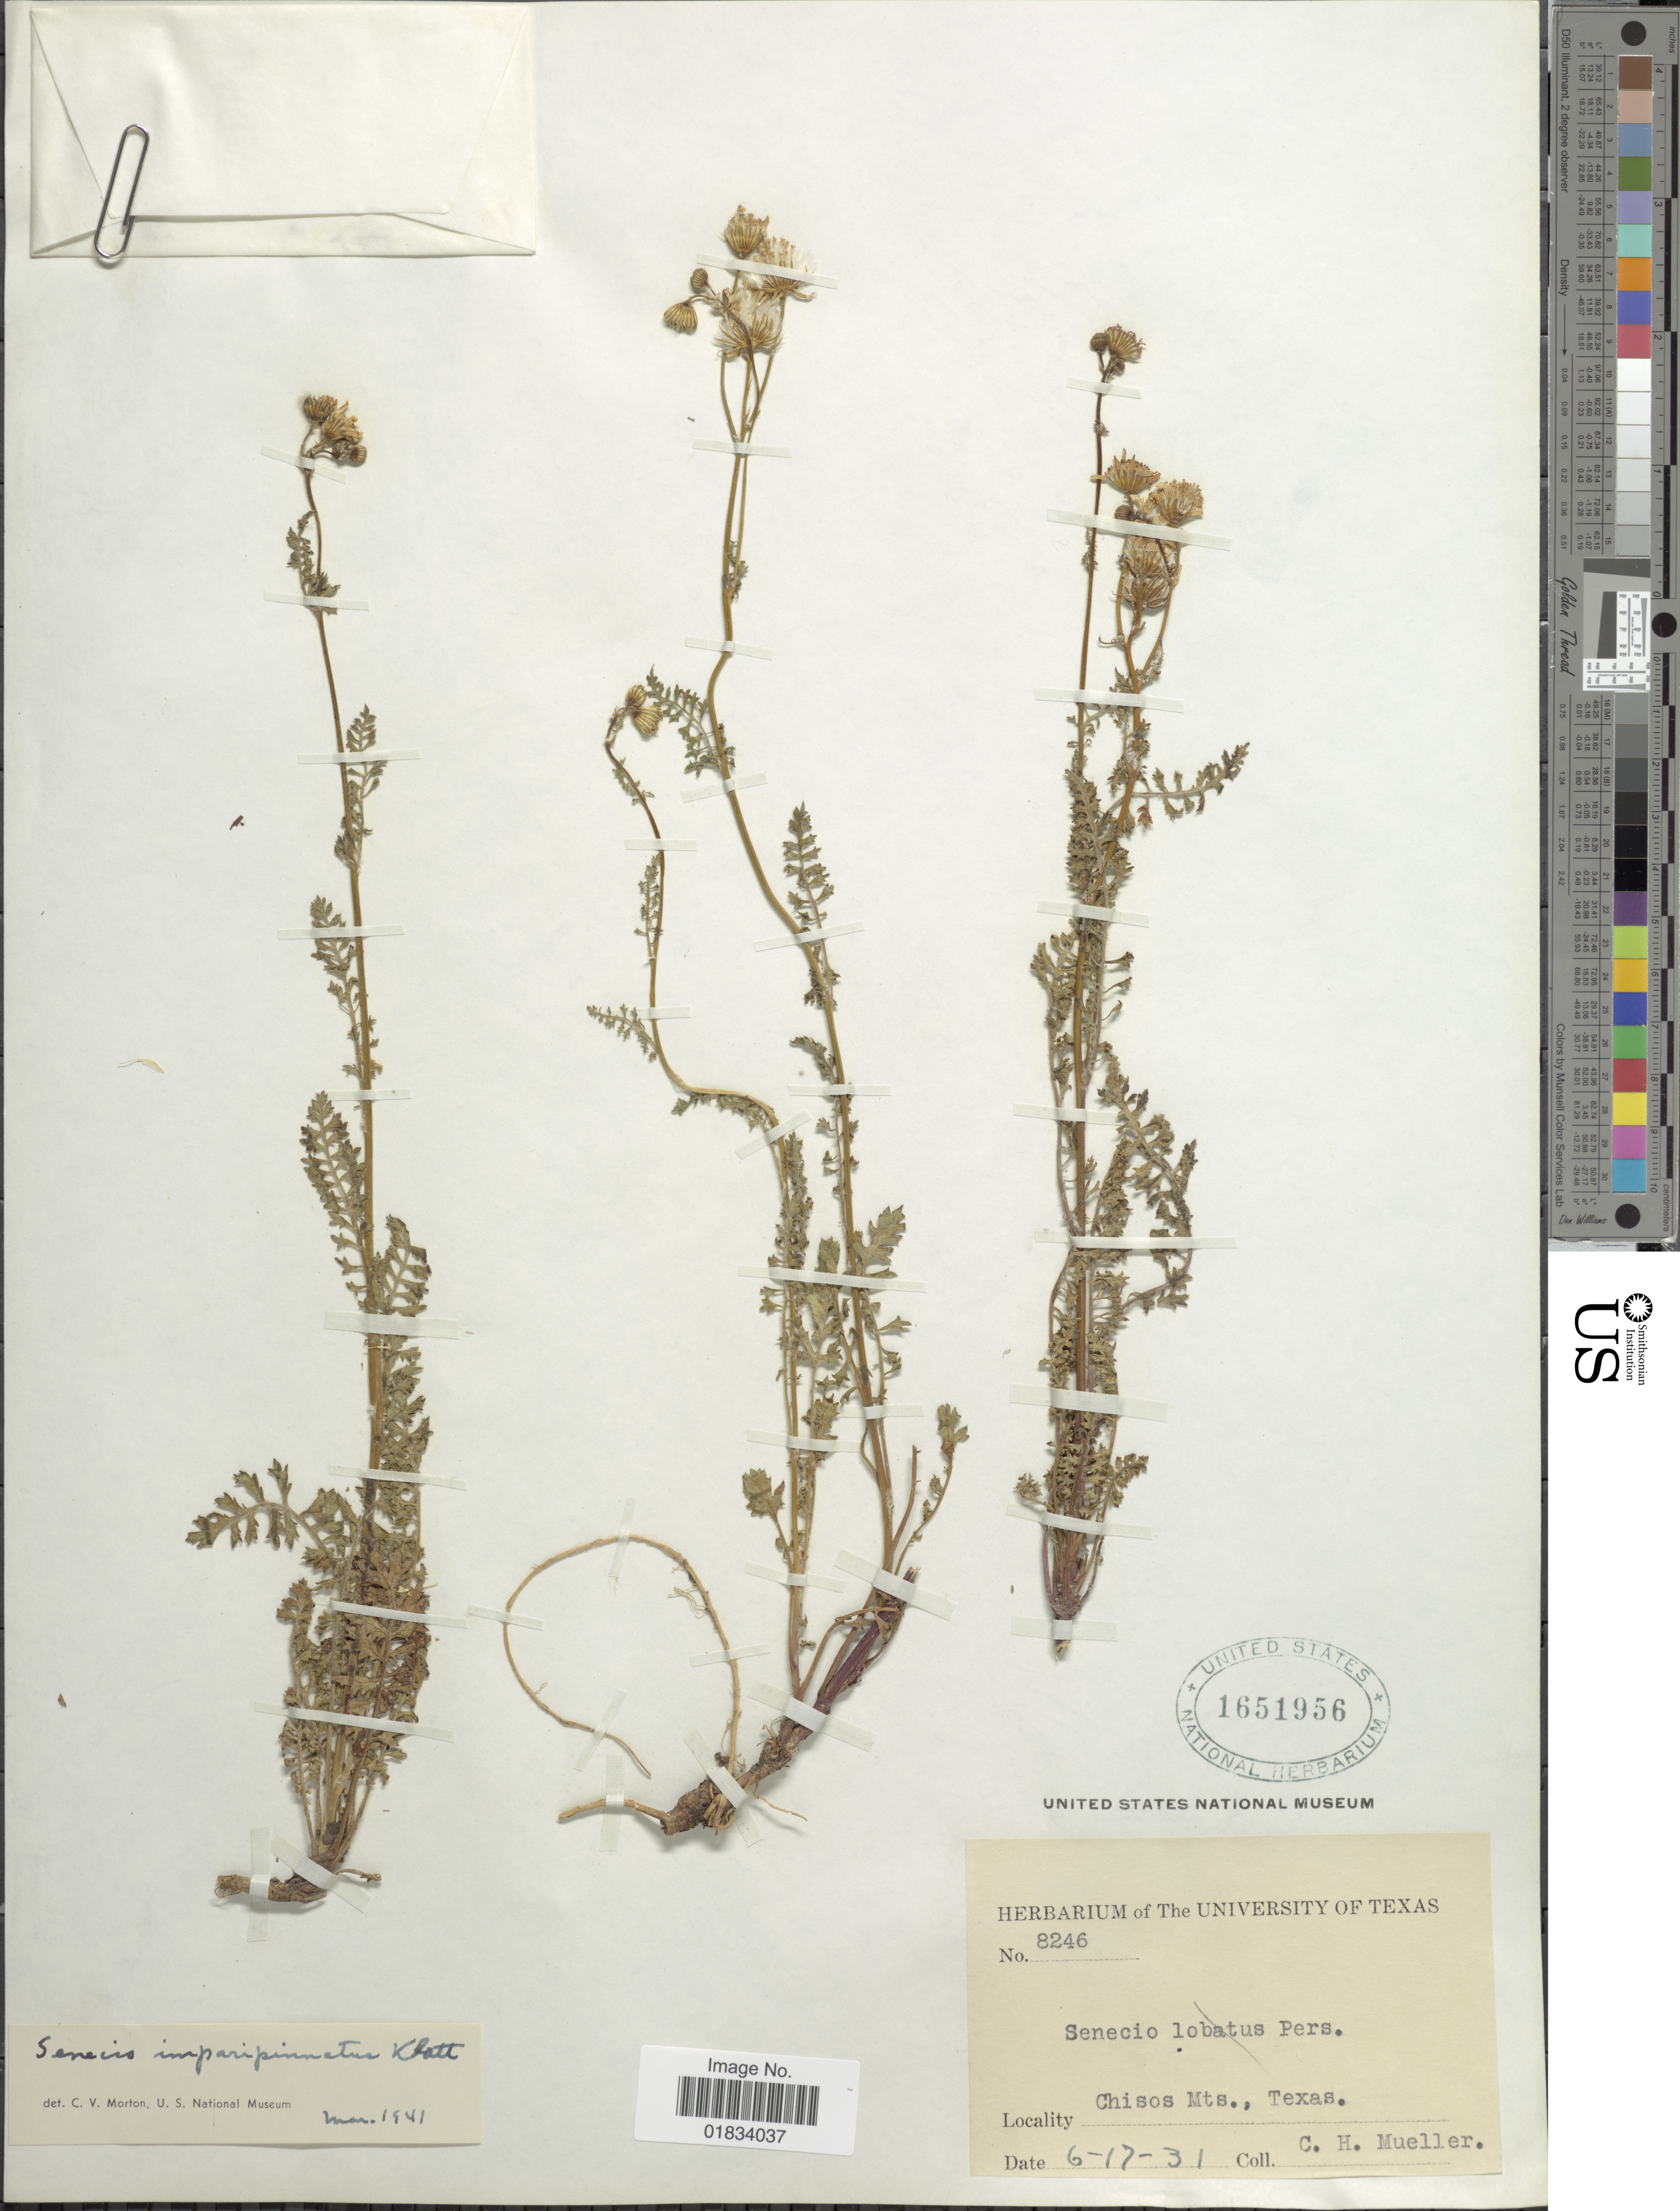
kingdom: Plantae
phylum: Tracheophyta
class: Magnoliopsida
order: Asterales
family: Asteraceae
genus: Packera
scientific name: Packera tampicana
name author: (DC.) C. Jeffrey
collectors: C. H. Mueller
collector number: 8246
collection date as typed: Transcribed d/m/y: 17/6/31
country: United States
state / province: Texas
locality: Chisos Mts.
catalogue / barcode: US 1651956